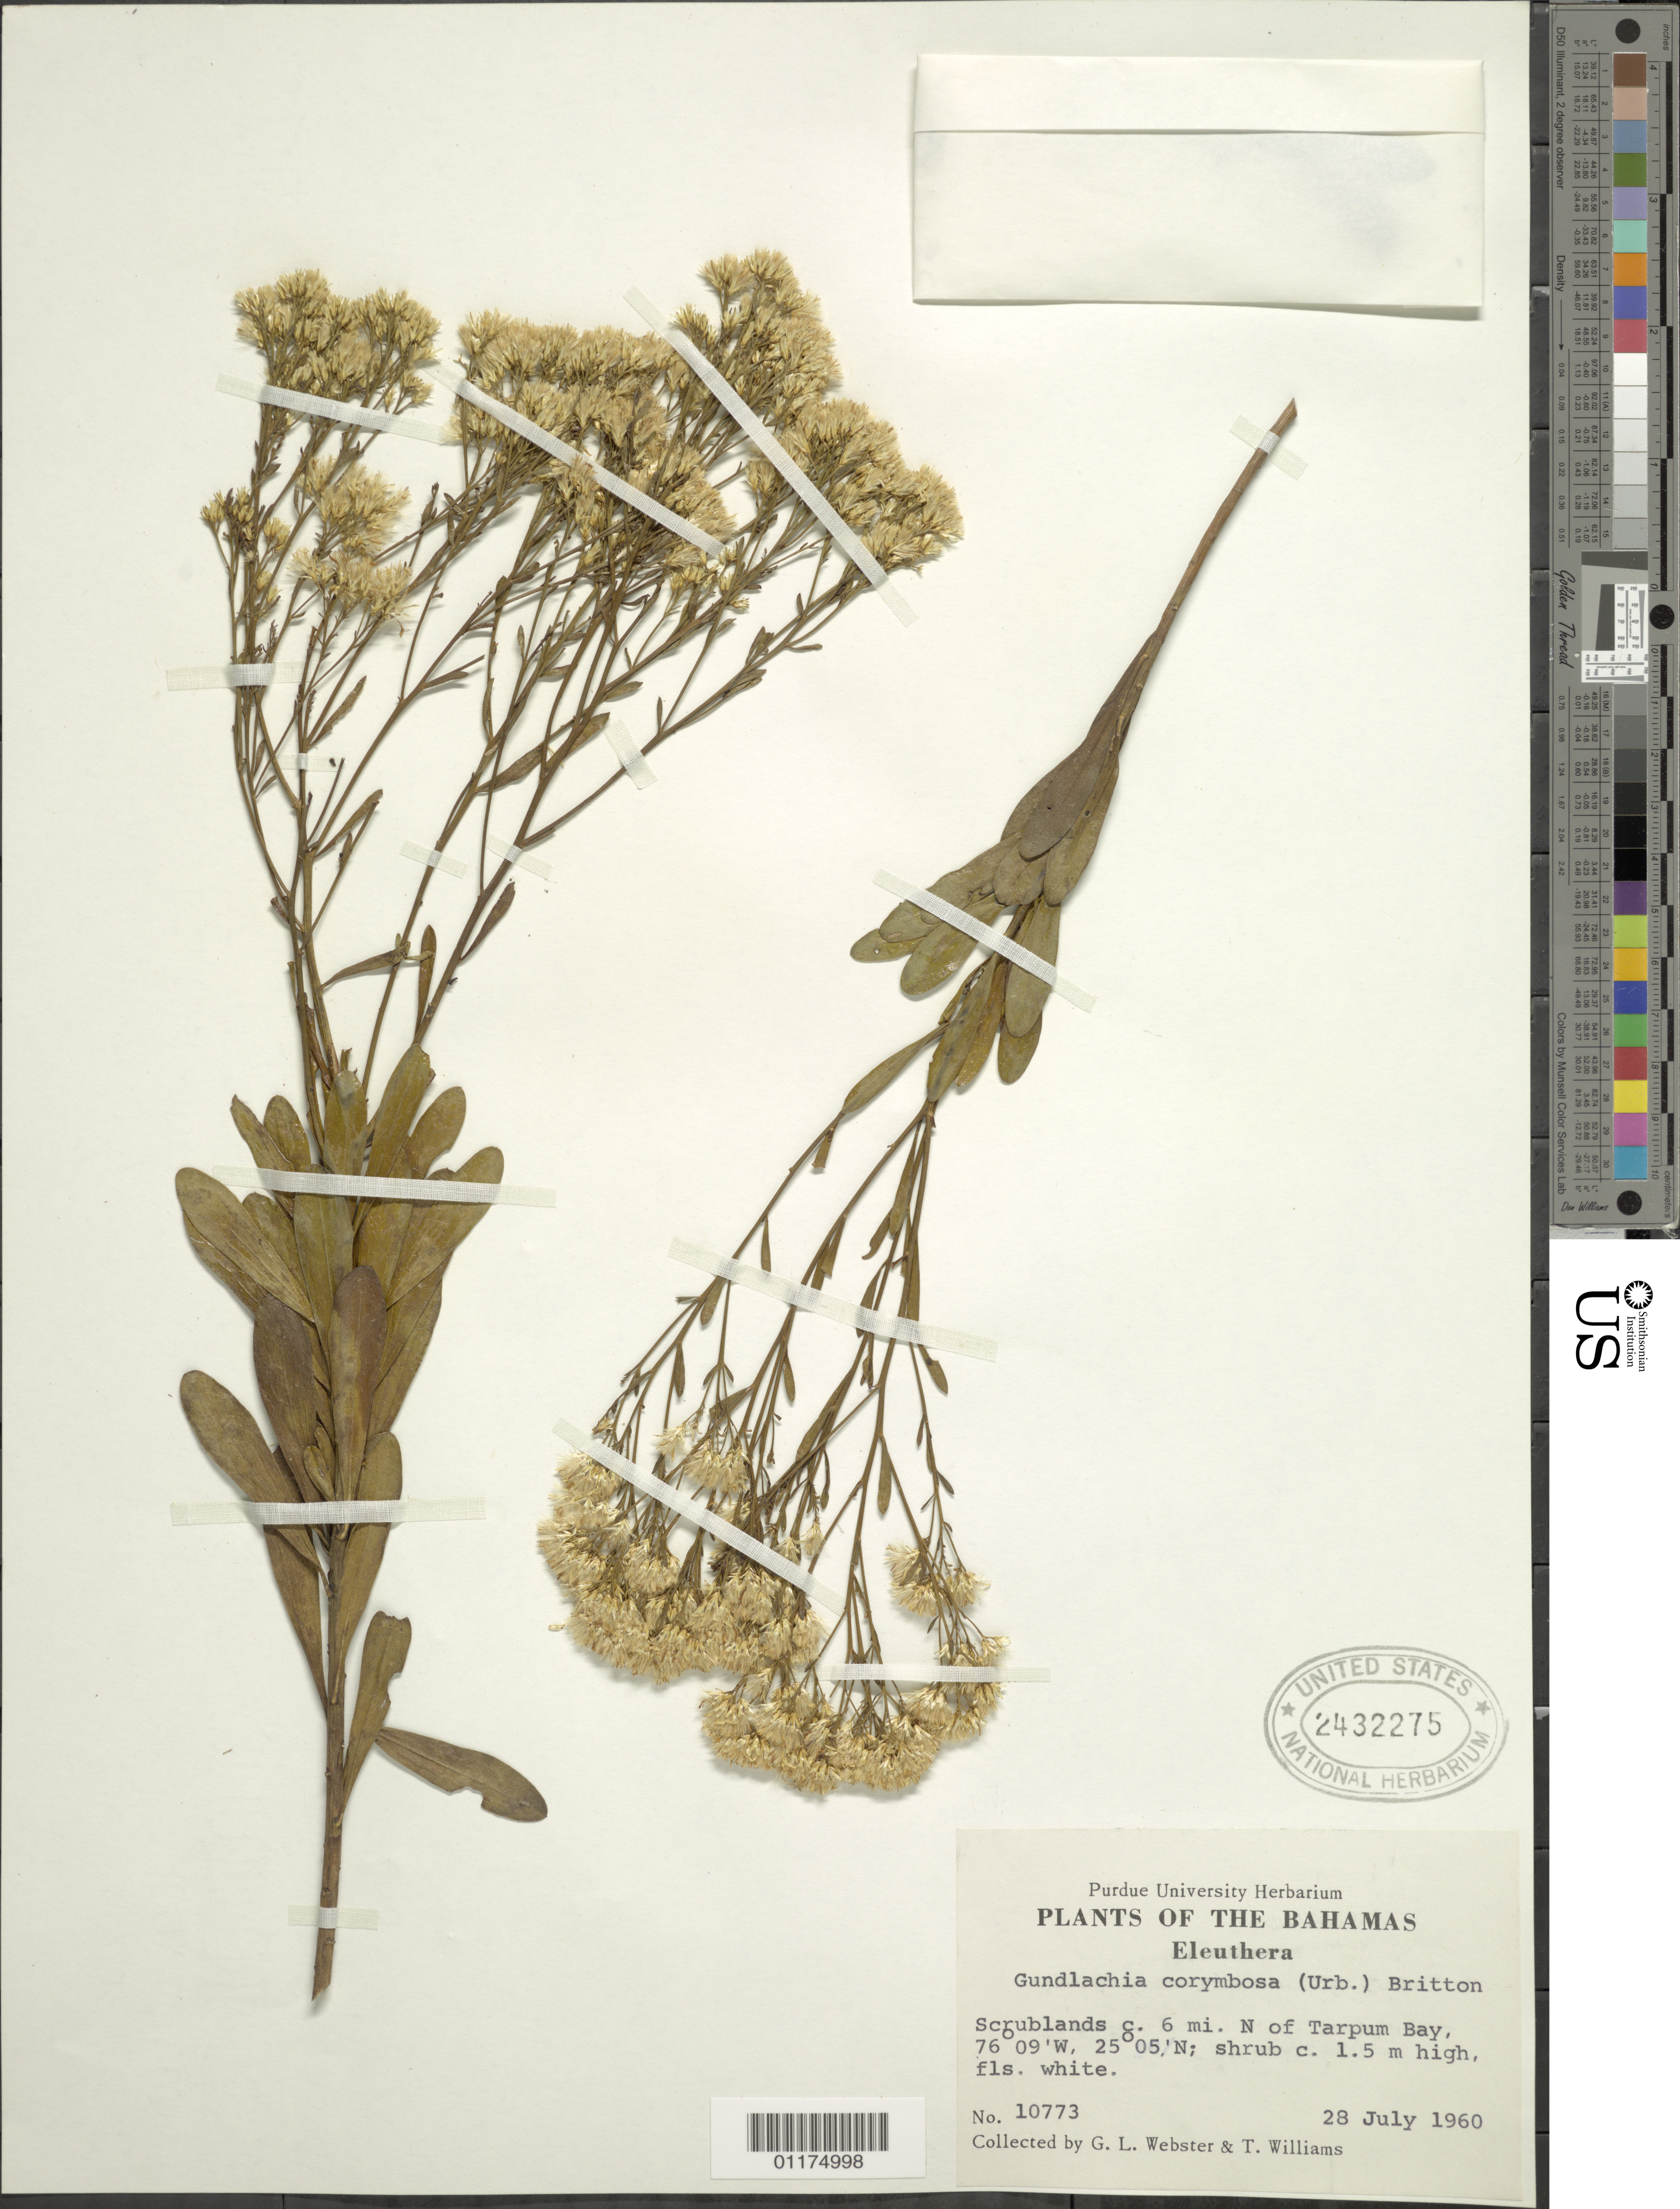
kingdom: Plantae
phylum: Tracheophyta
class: Magnoliopsida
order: Asterales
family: Asteraceae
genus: Gundlachia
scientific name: Gundlachia corymbosa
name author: (Urb.) Britton ex Bold.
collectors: T. Williams & T. Williams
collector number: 10773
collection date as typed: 28 Jul 1960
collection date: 1960-07-28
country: Bahamas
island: Eleuthera I.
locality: Scrublands c. 6 mi. N of Tarpum Bay,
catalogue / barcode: US 2432275